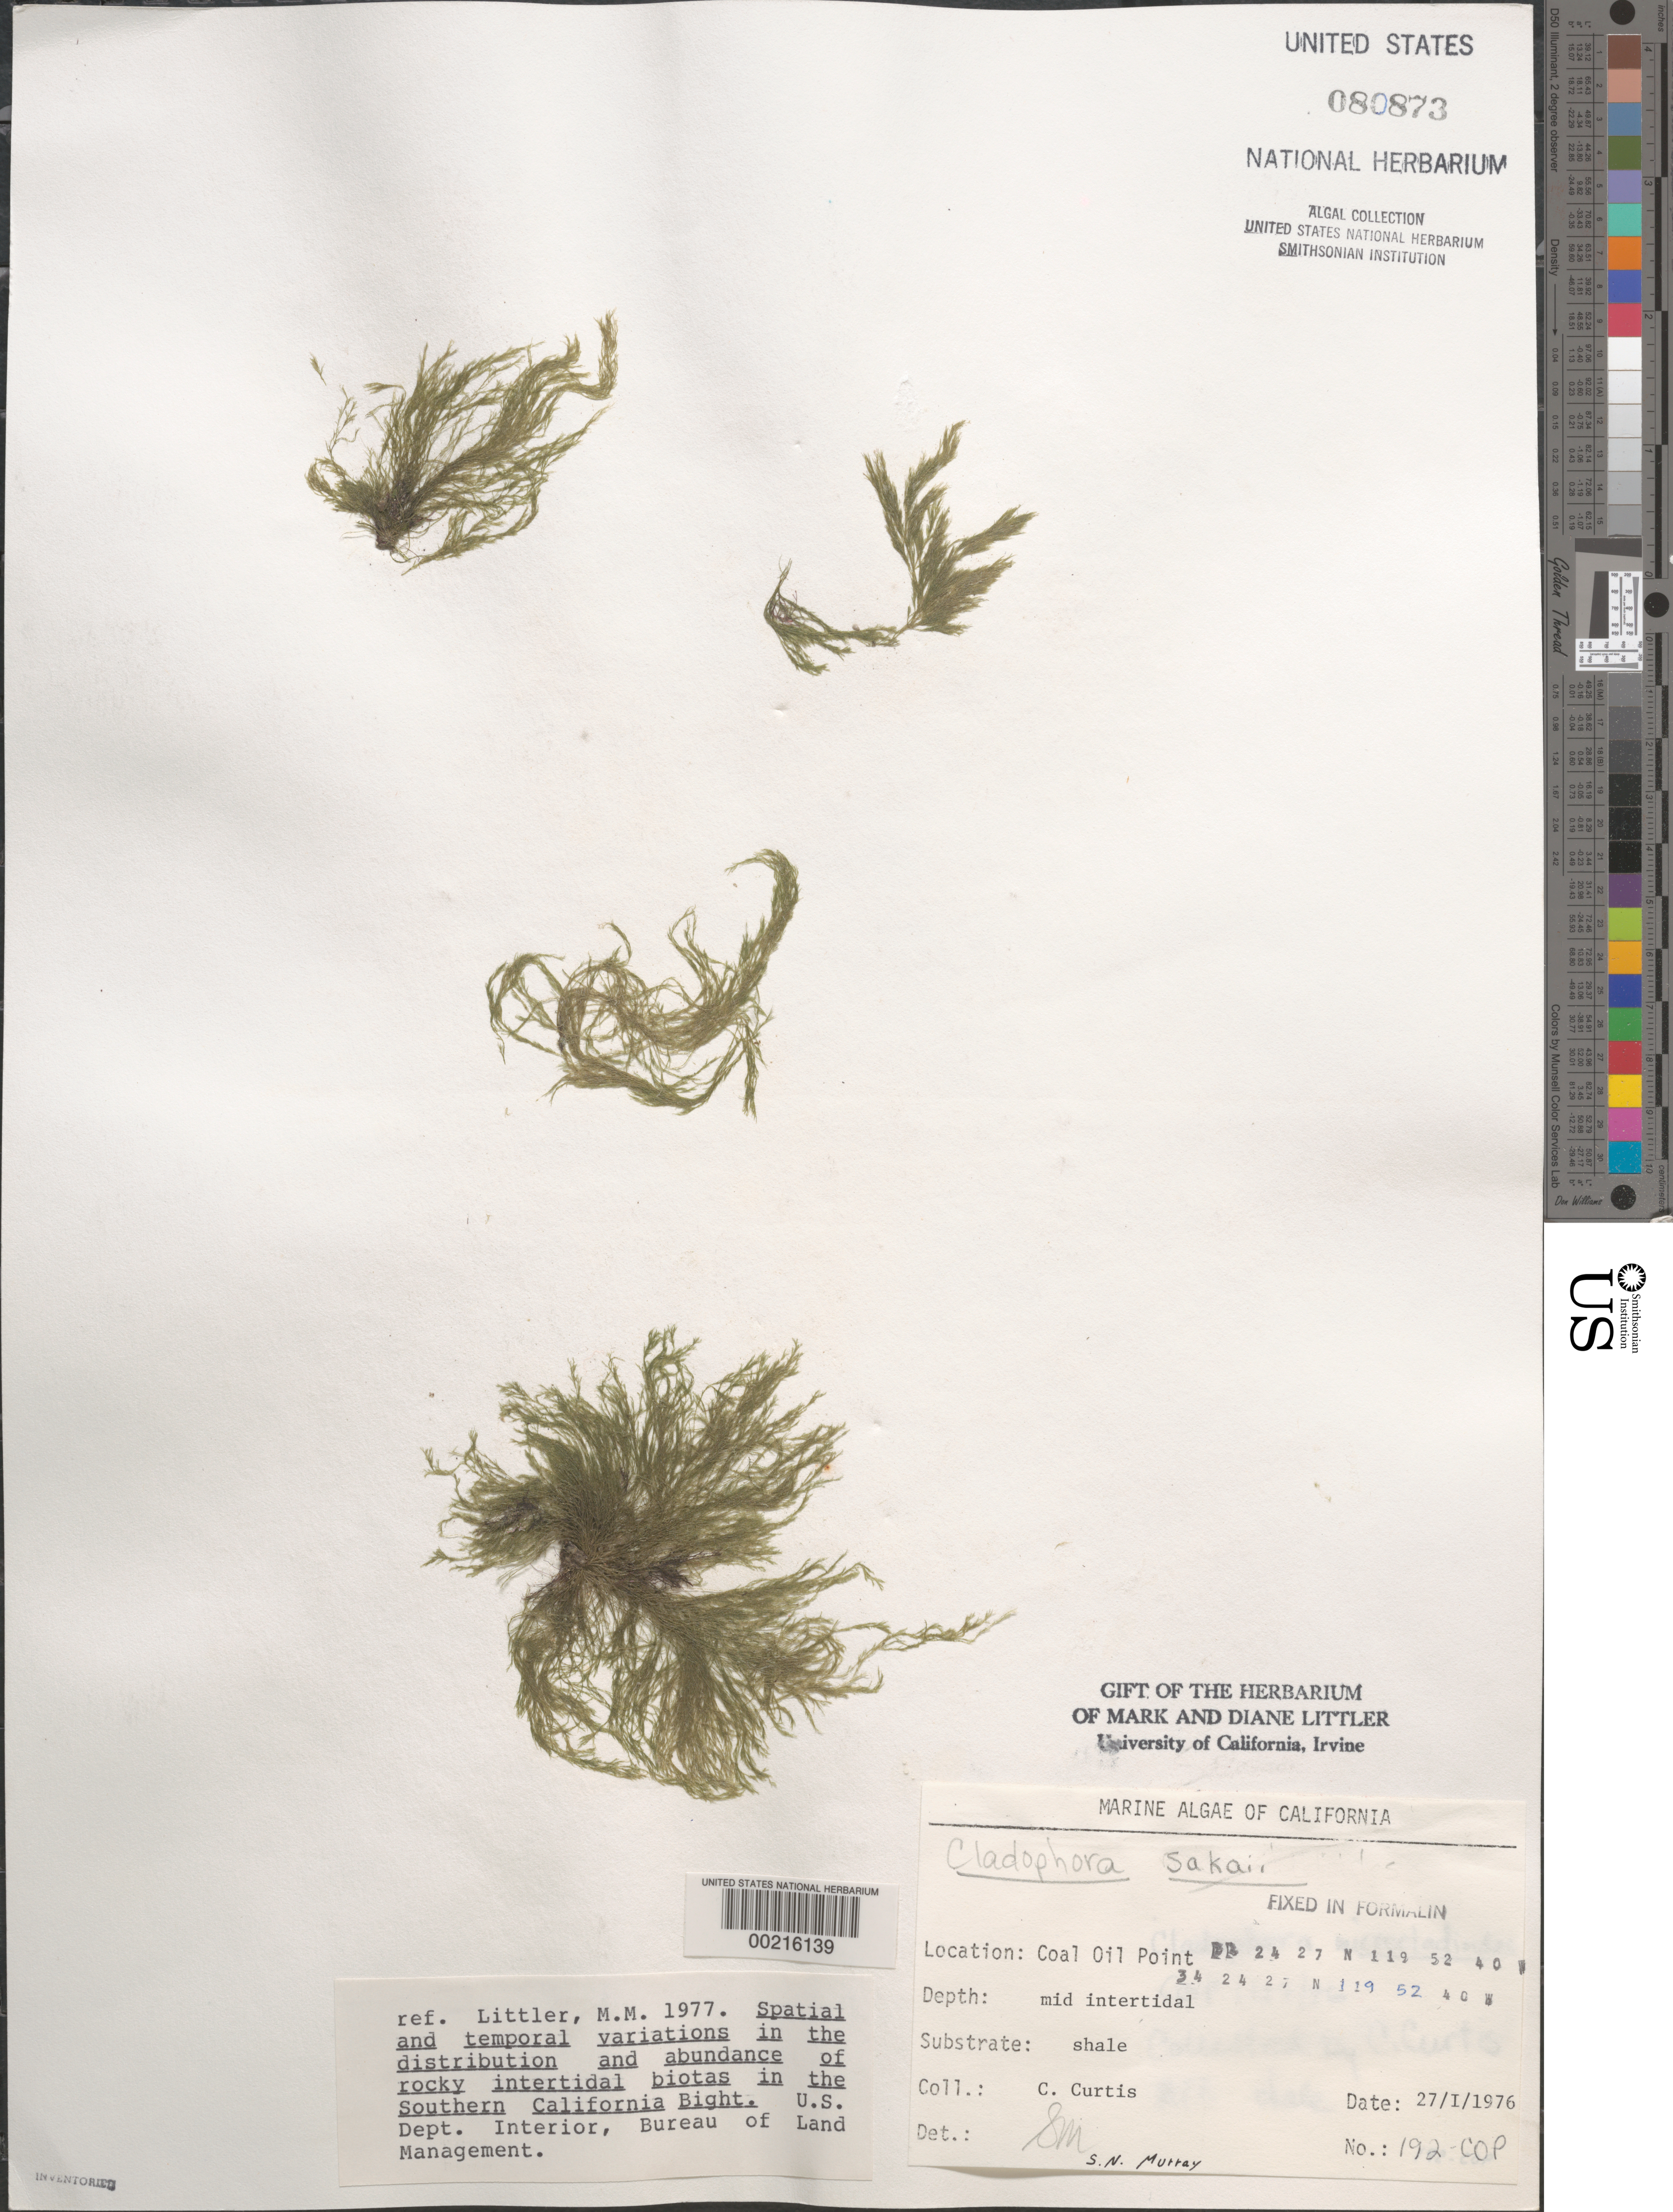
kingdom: Plantae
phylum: Chlorophyta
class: Ulvophyceae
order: Cladophorales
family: Cladophoraceae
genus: Lychaete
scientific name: Lychaete sakaii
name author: (I.A. Abbott) M.J. Wynne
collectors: C. Curtis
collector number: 192-cop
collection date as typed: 27 Jan 1976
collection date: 1976-01-27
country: United States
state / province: California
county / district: Santa Barbara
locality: Coal Oil Point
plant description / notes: BLM-SOCALBIGHT Rocky Intertidal Survey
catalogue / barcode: US 80873